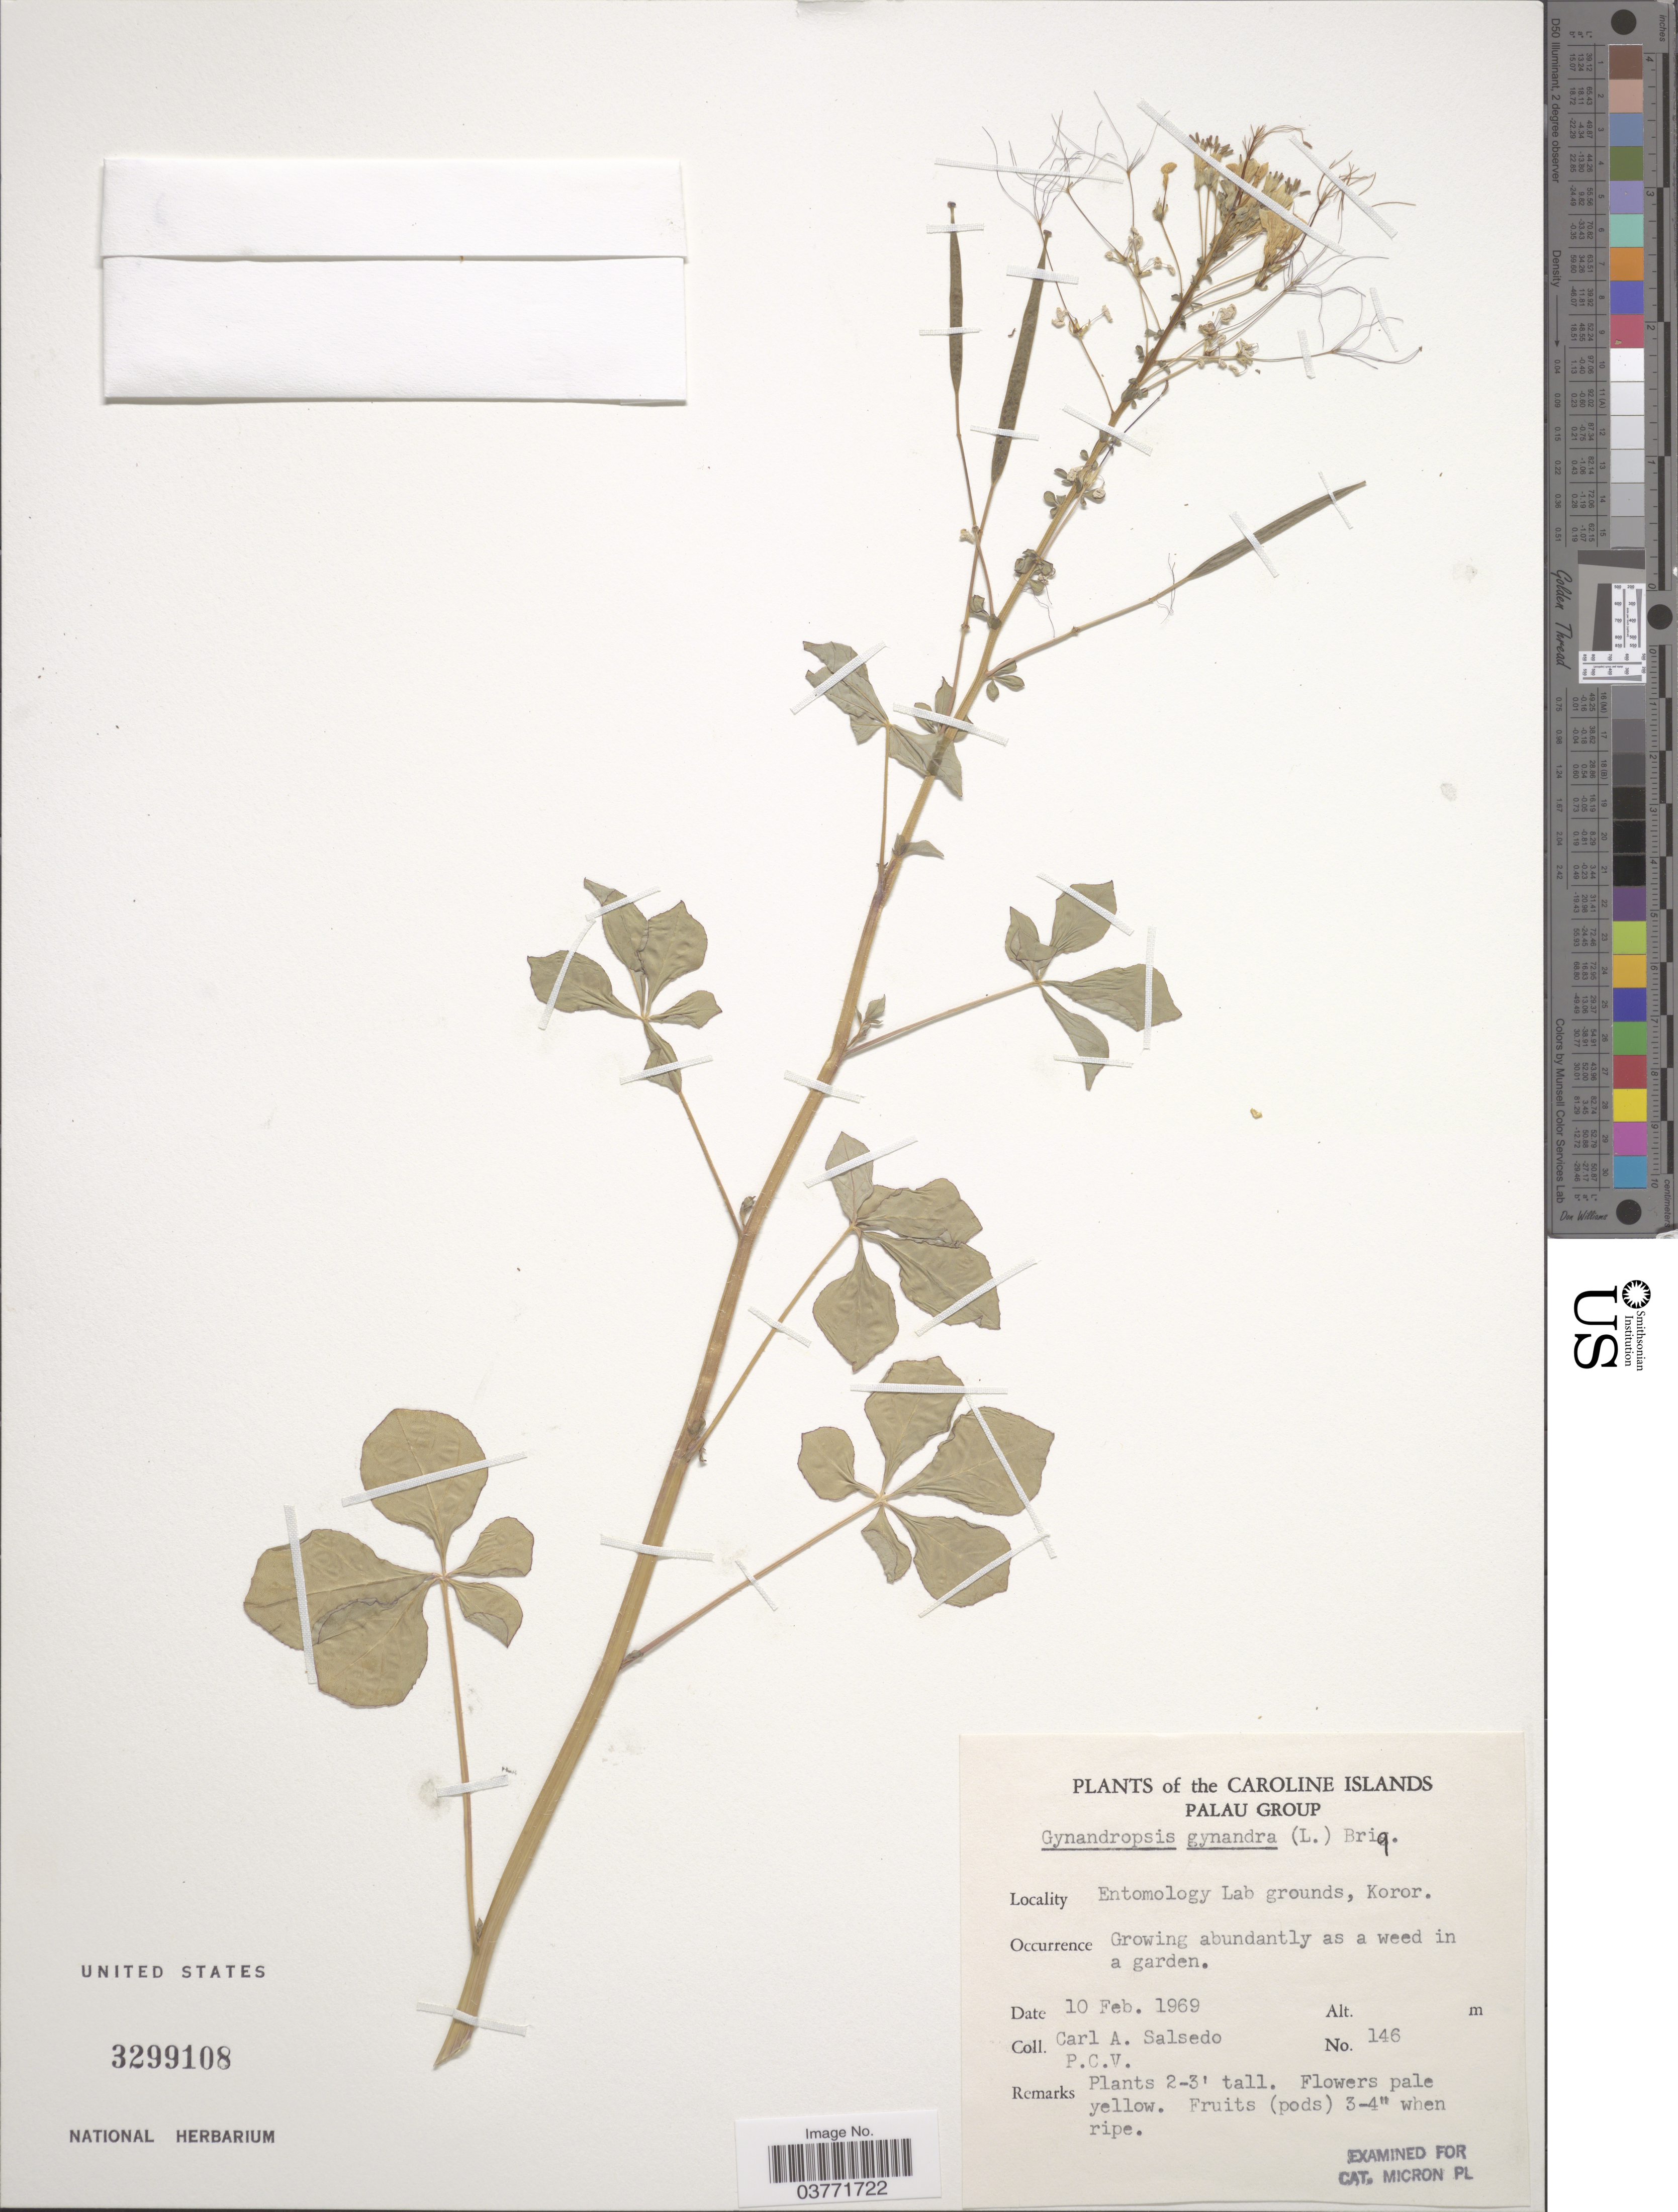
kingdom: Plantae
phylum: Tracheophyta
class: Magnoliopsida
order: Brassicales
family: Cleomaceae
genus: Gynandropsis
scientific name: Gynandropsis gynandra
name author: (L.) Briq.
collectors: C.A. Salsedo & P. C. V.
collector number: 146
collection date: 1969-02-10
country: Palau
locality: The Caroline Islands. Palau Group. Entomology Lab grounds, Koror.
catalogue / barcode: US 3299108